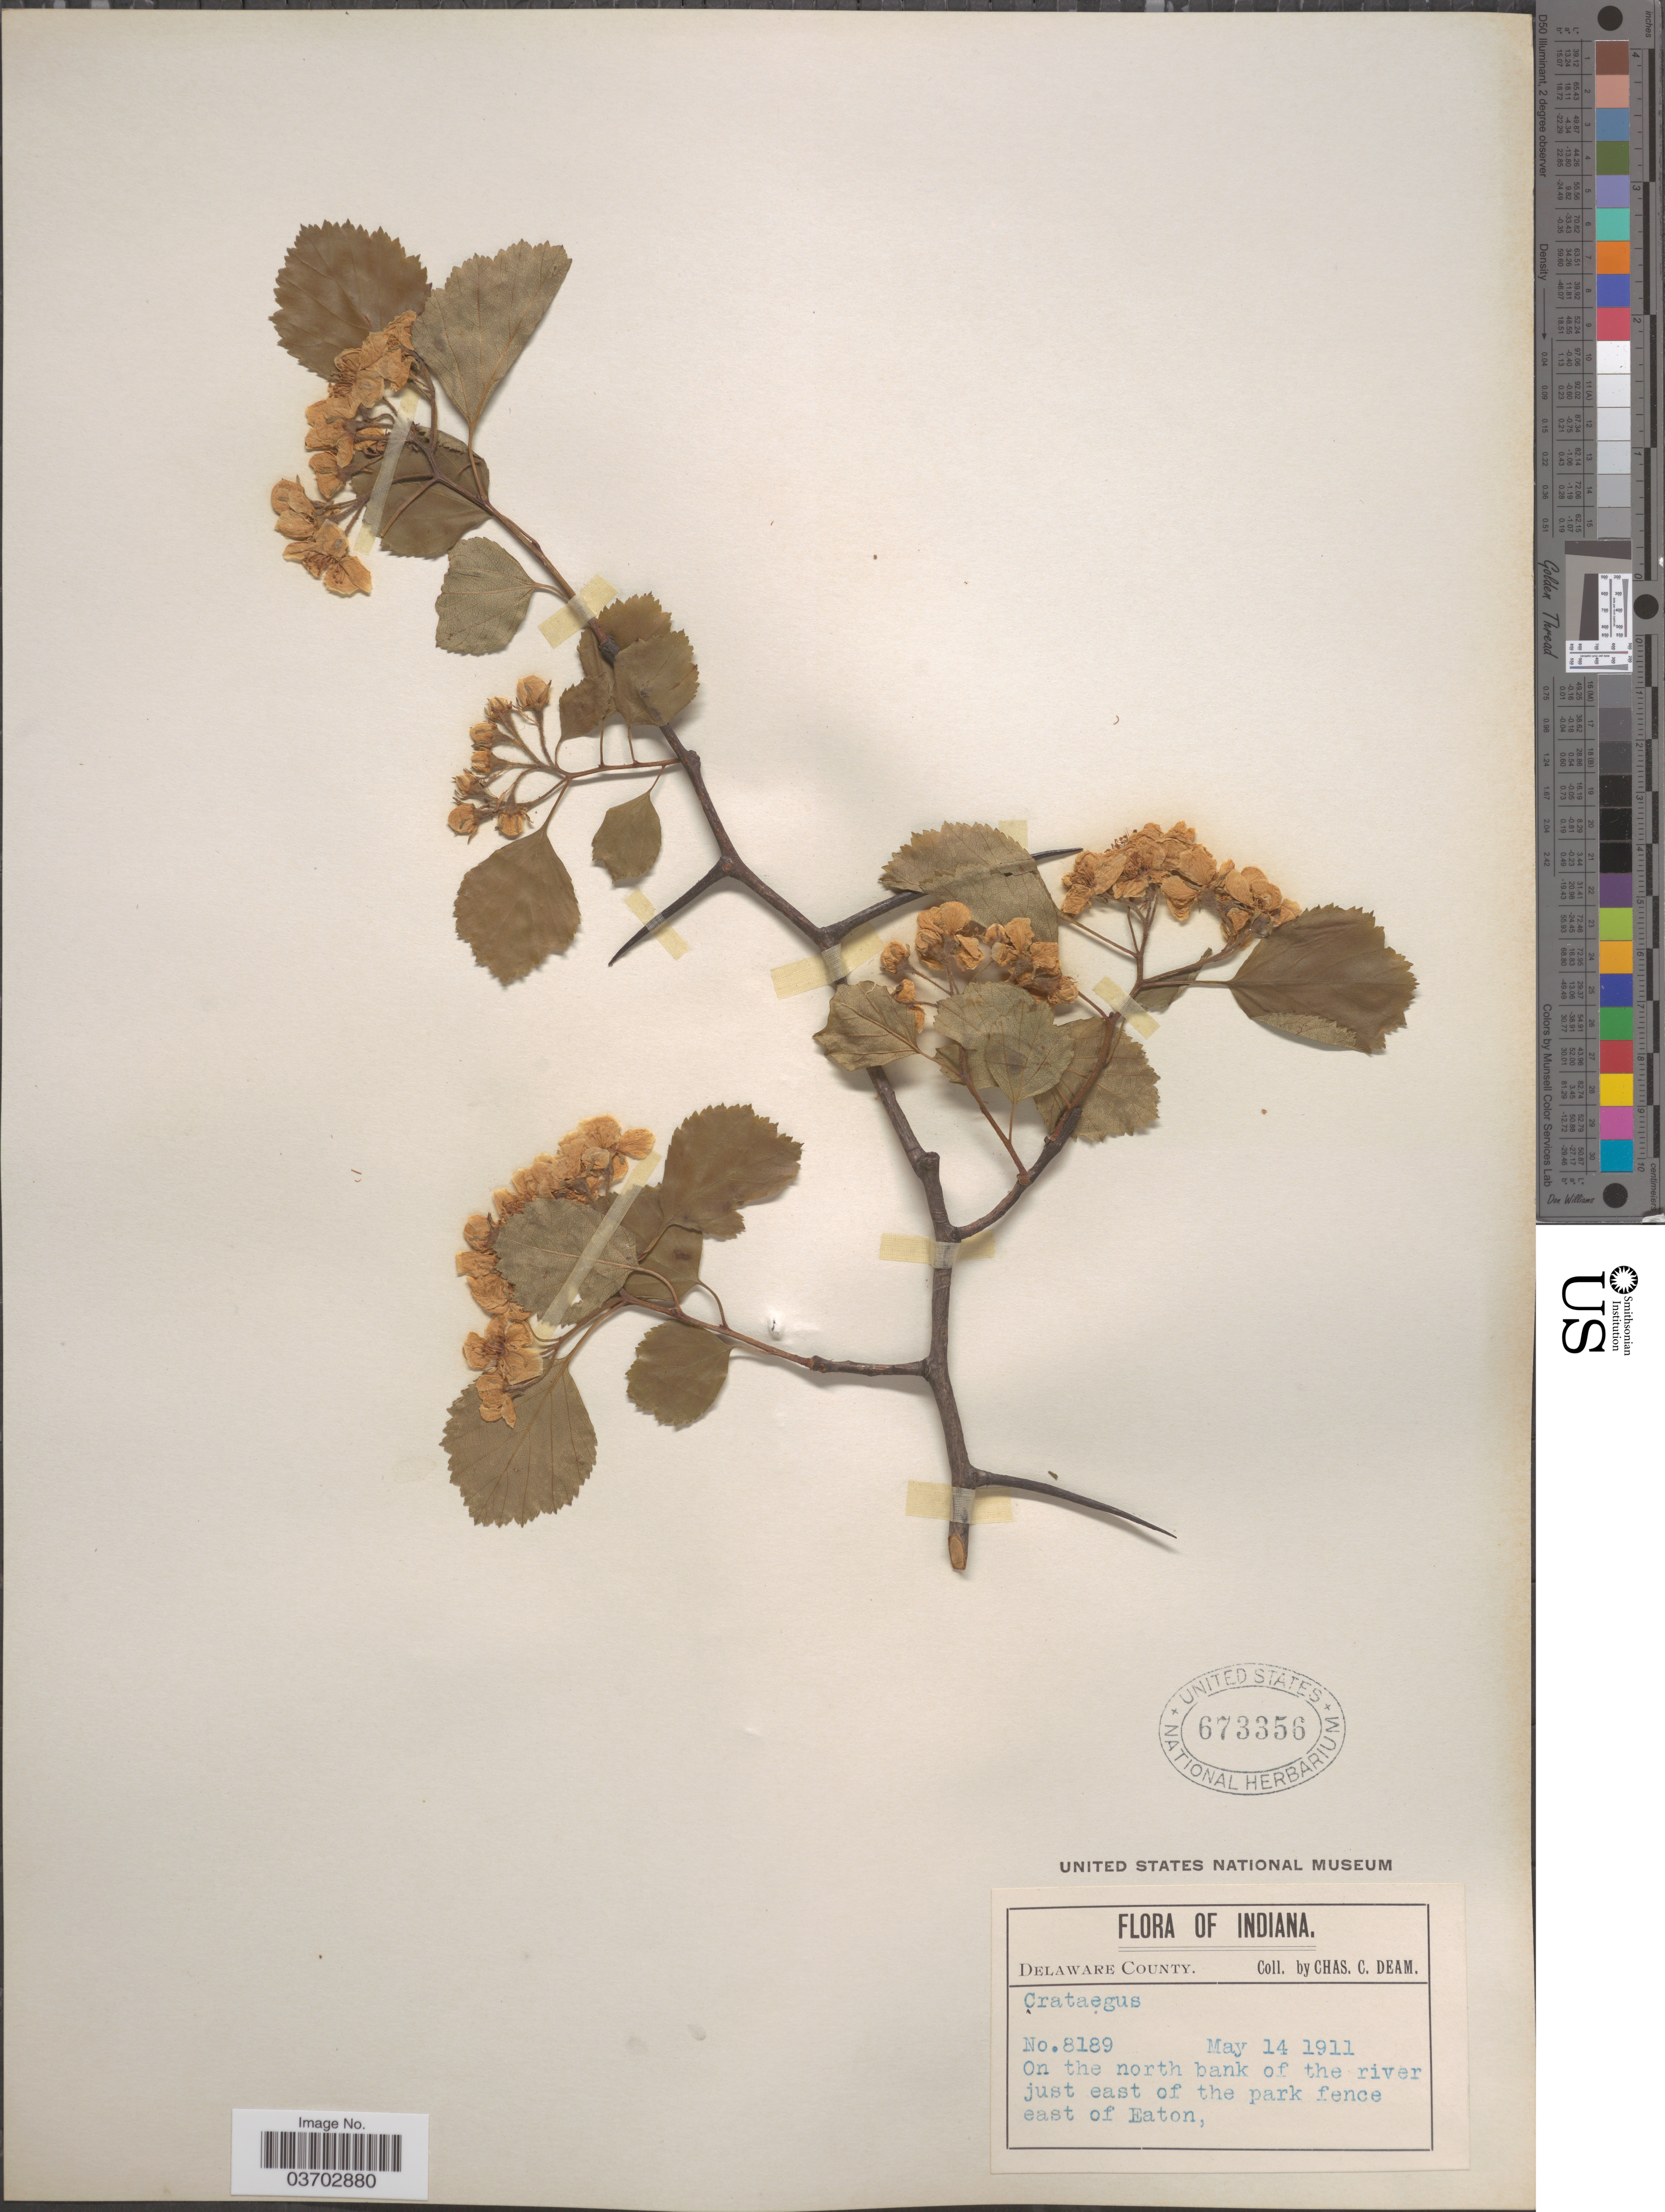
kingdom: Plantae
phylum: Tracheophyta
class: Magnoliopsida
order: Rosales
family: Rosaceae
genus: Crataegus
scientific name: Crataegus sp.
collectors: C. C. Deam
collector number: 8189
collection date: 1911-05-14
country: United States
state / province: Indiana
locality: Delaware County. On the north bank of the river just east of the park fence east of Eaton.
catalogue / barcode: US 673356